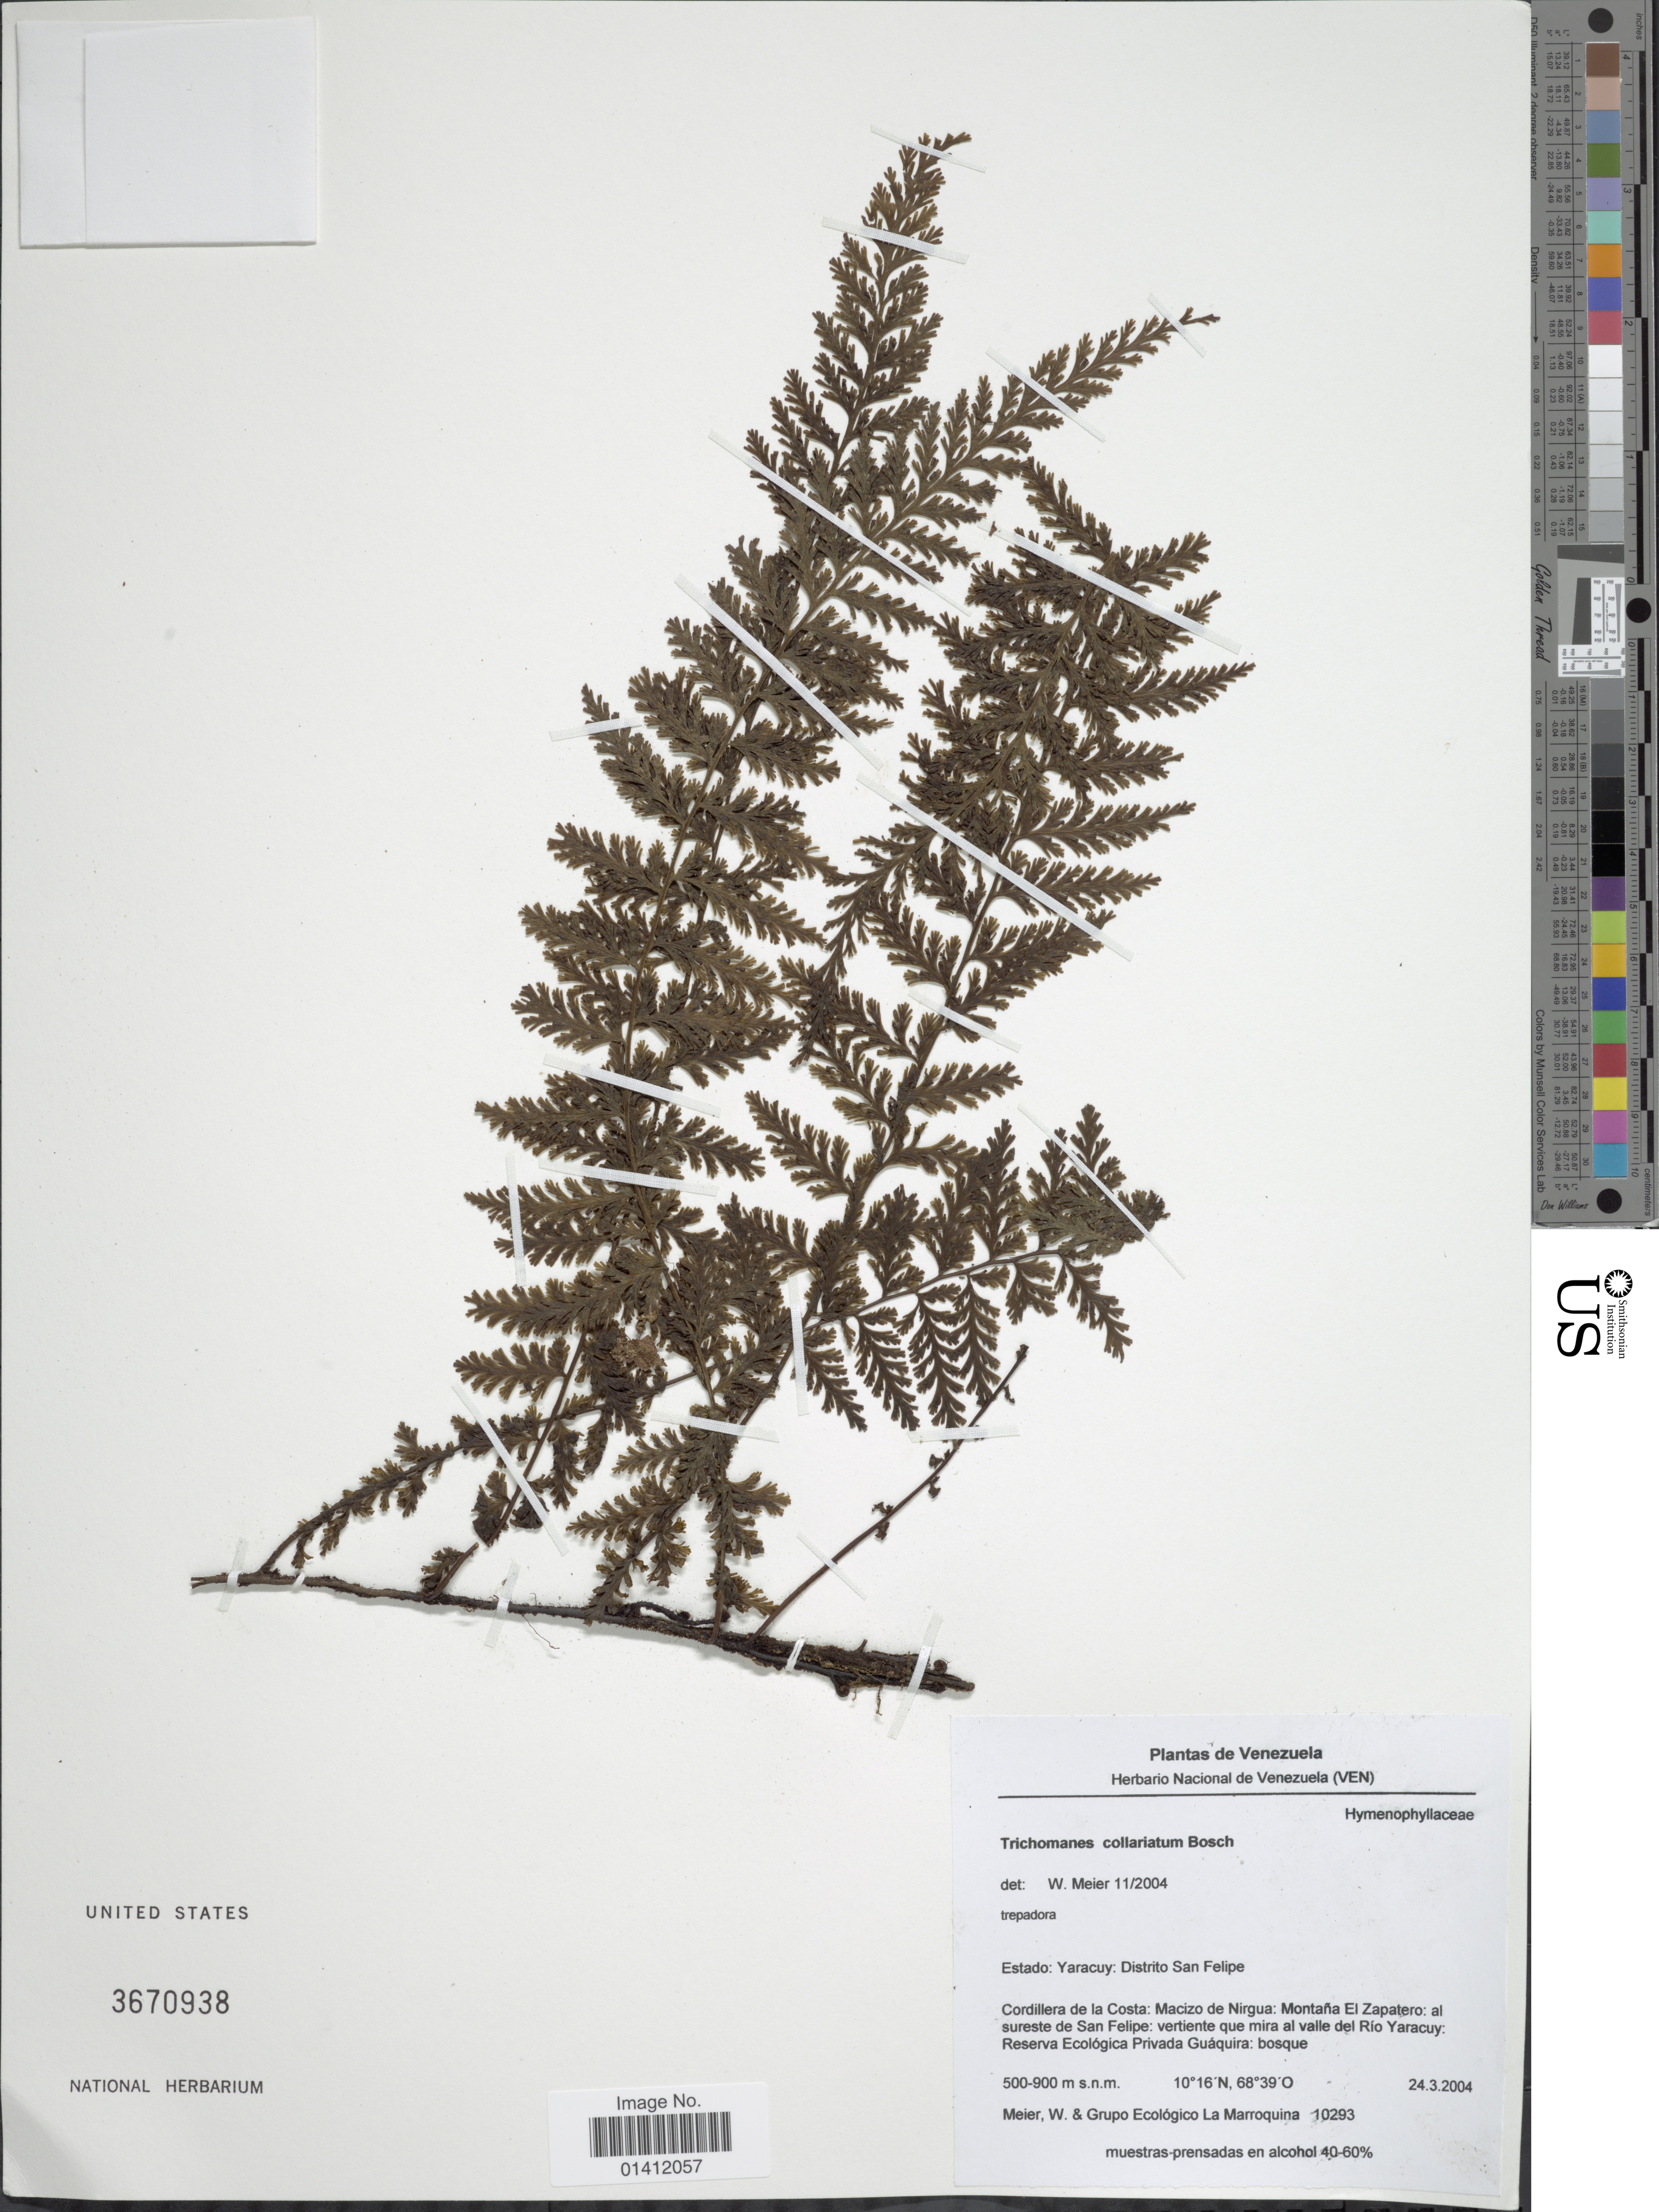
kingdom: Plantae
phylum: Tracheophyta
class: Polypodiopsida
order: Hymenophyllales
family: Hymenophyllaceae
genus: Vandenboschia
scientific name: Vandenboschia collariata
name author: (Bosch) Ebihara & K. Iwats.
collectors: W. Meier & Grupo Ecológico La Marroquina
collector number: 10293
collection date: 2004-03-24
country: Venezuela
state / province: Yaracuy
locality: Estado: Yaracuy: Distrito San Felipe. Cordillera de la Costa: Macizo de Nirgua: Montana El Zapatero: al sureste de San Felipe: vertiente que mira al valle del Rio Yaracuy: Reserva Ecologica Privada Guaquira.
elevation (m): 500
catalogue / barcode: US 3670938